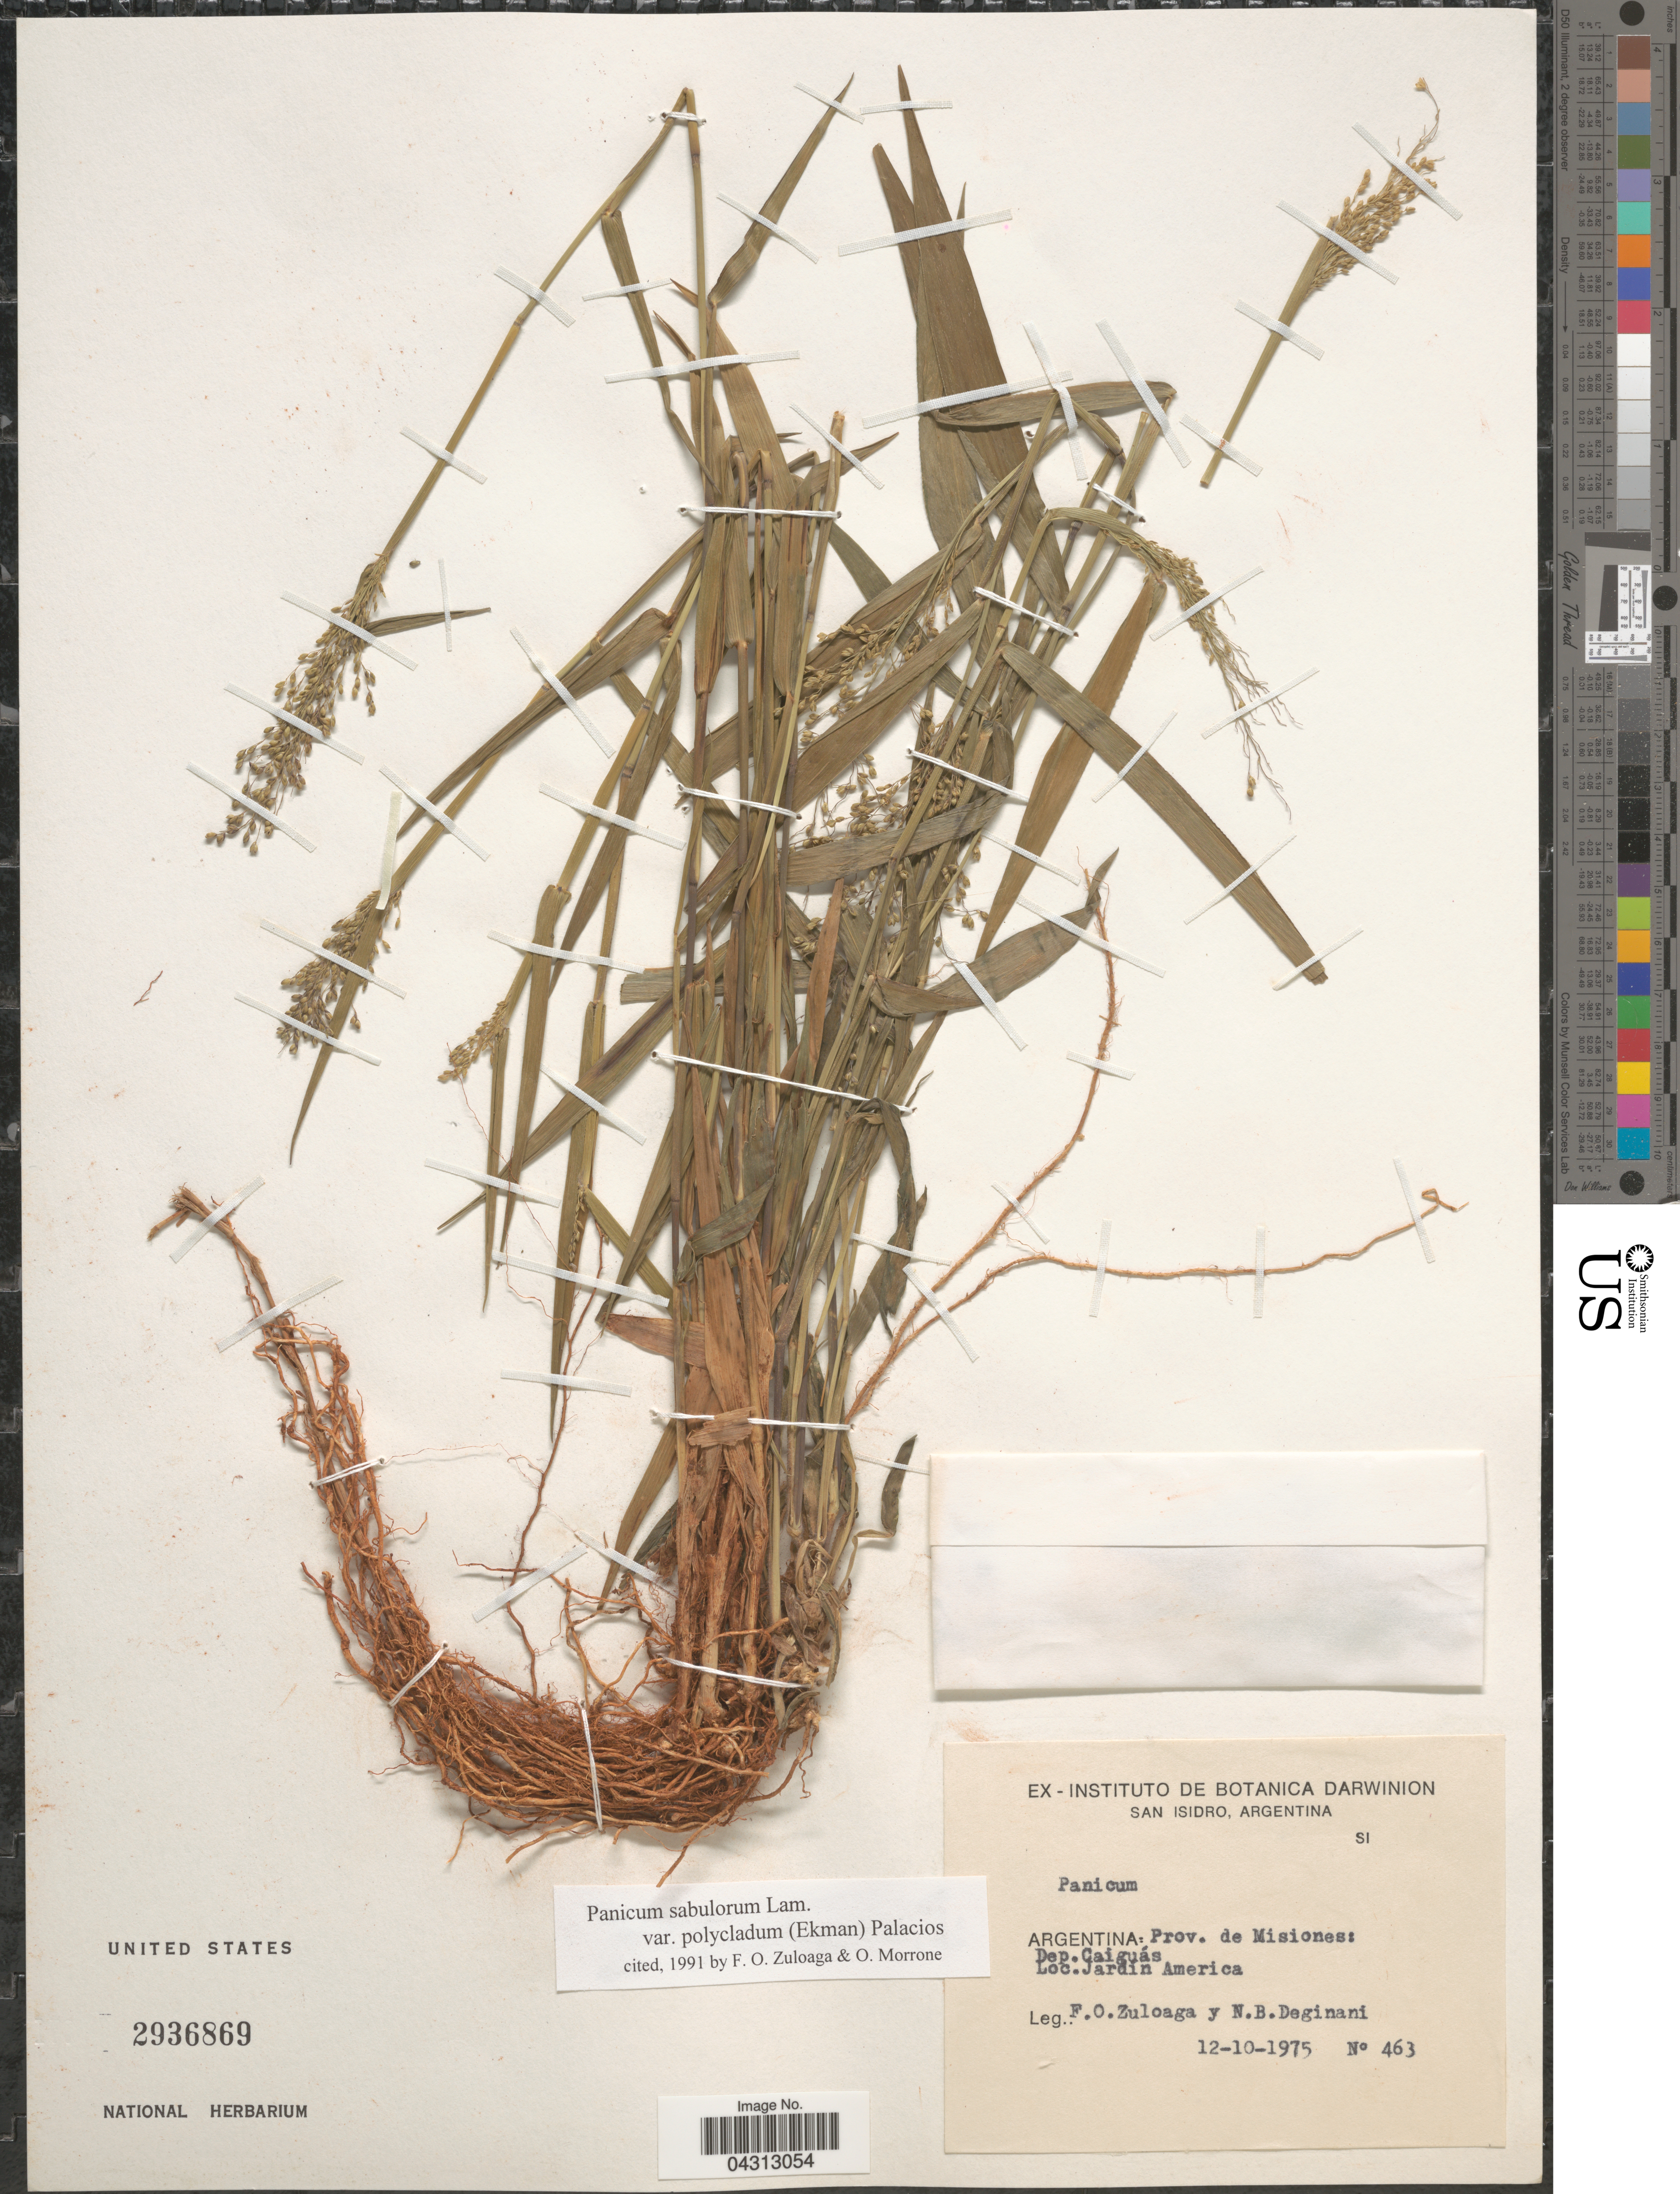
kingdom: Plantae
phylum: Tracheophyta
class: Liliopsida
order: Poales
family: Poaceae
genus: Dichanthelium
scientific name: Dichanthelium sabulorum var. polycladum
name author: (Ekman) Zuloaga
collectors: F. O. Zuloaga & N. Deginani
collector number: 463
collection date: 1975-10-12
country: Argentina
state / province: Misiones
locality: Dep. Caiguás. Jardin America.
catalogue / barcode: US 2936869